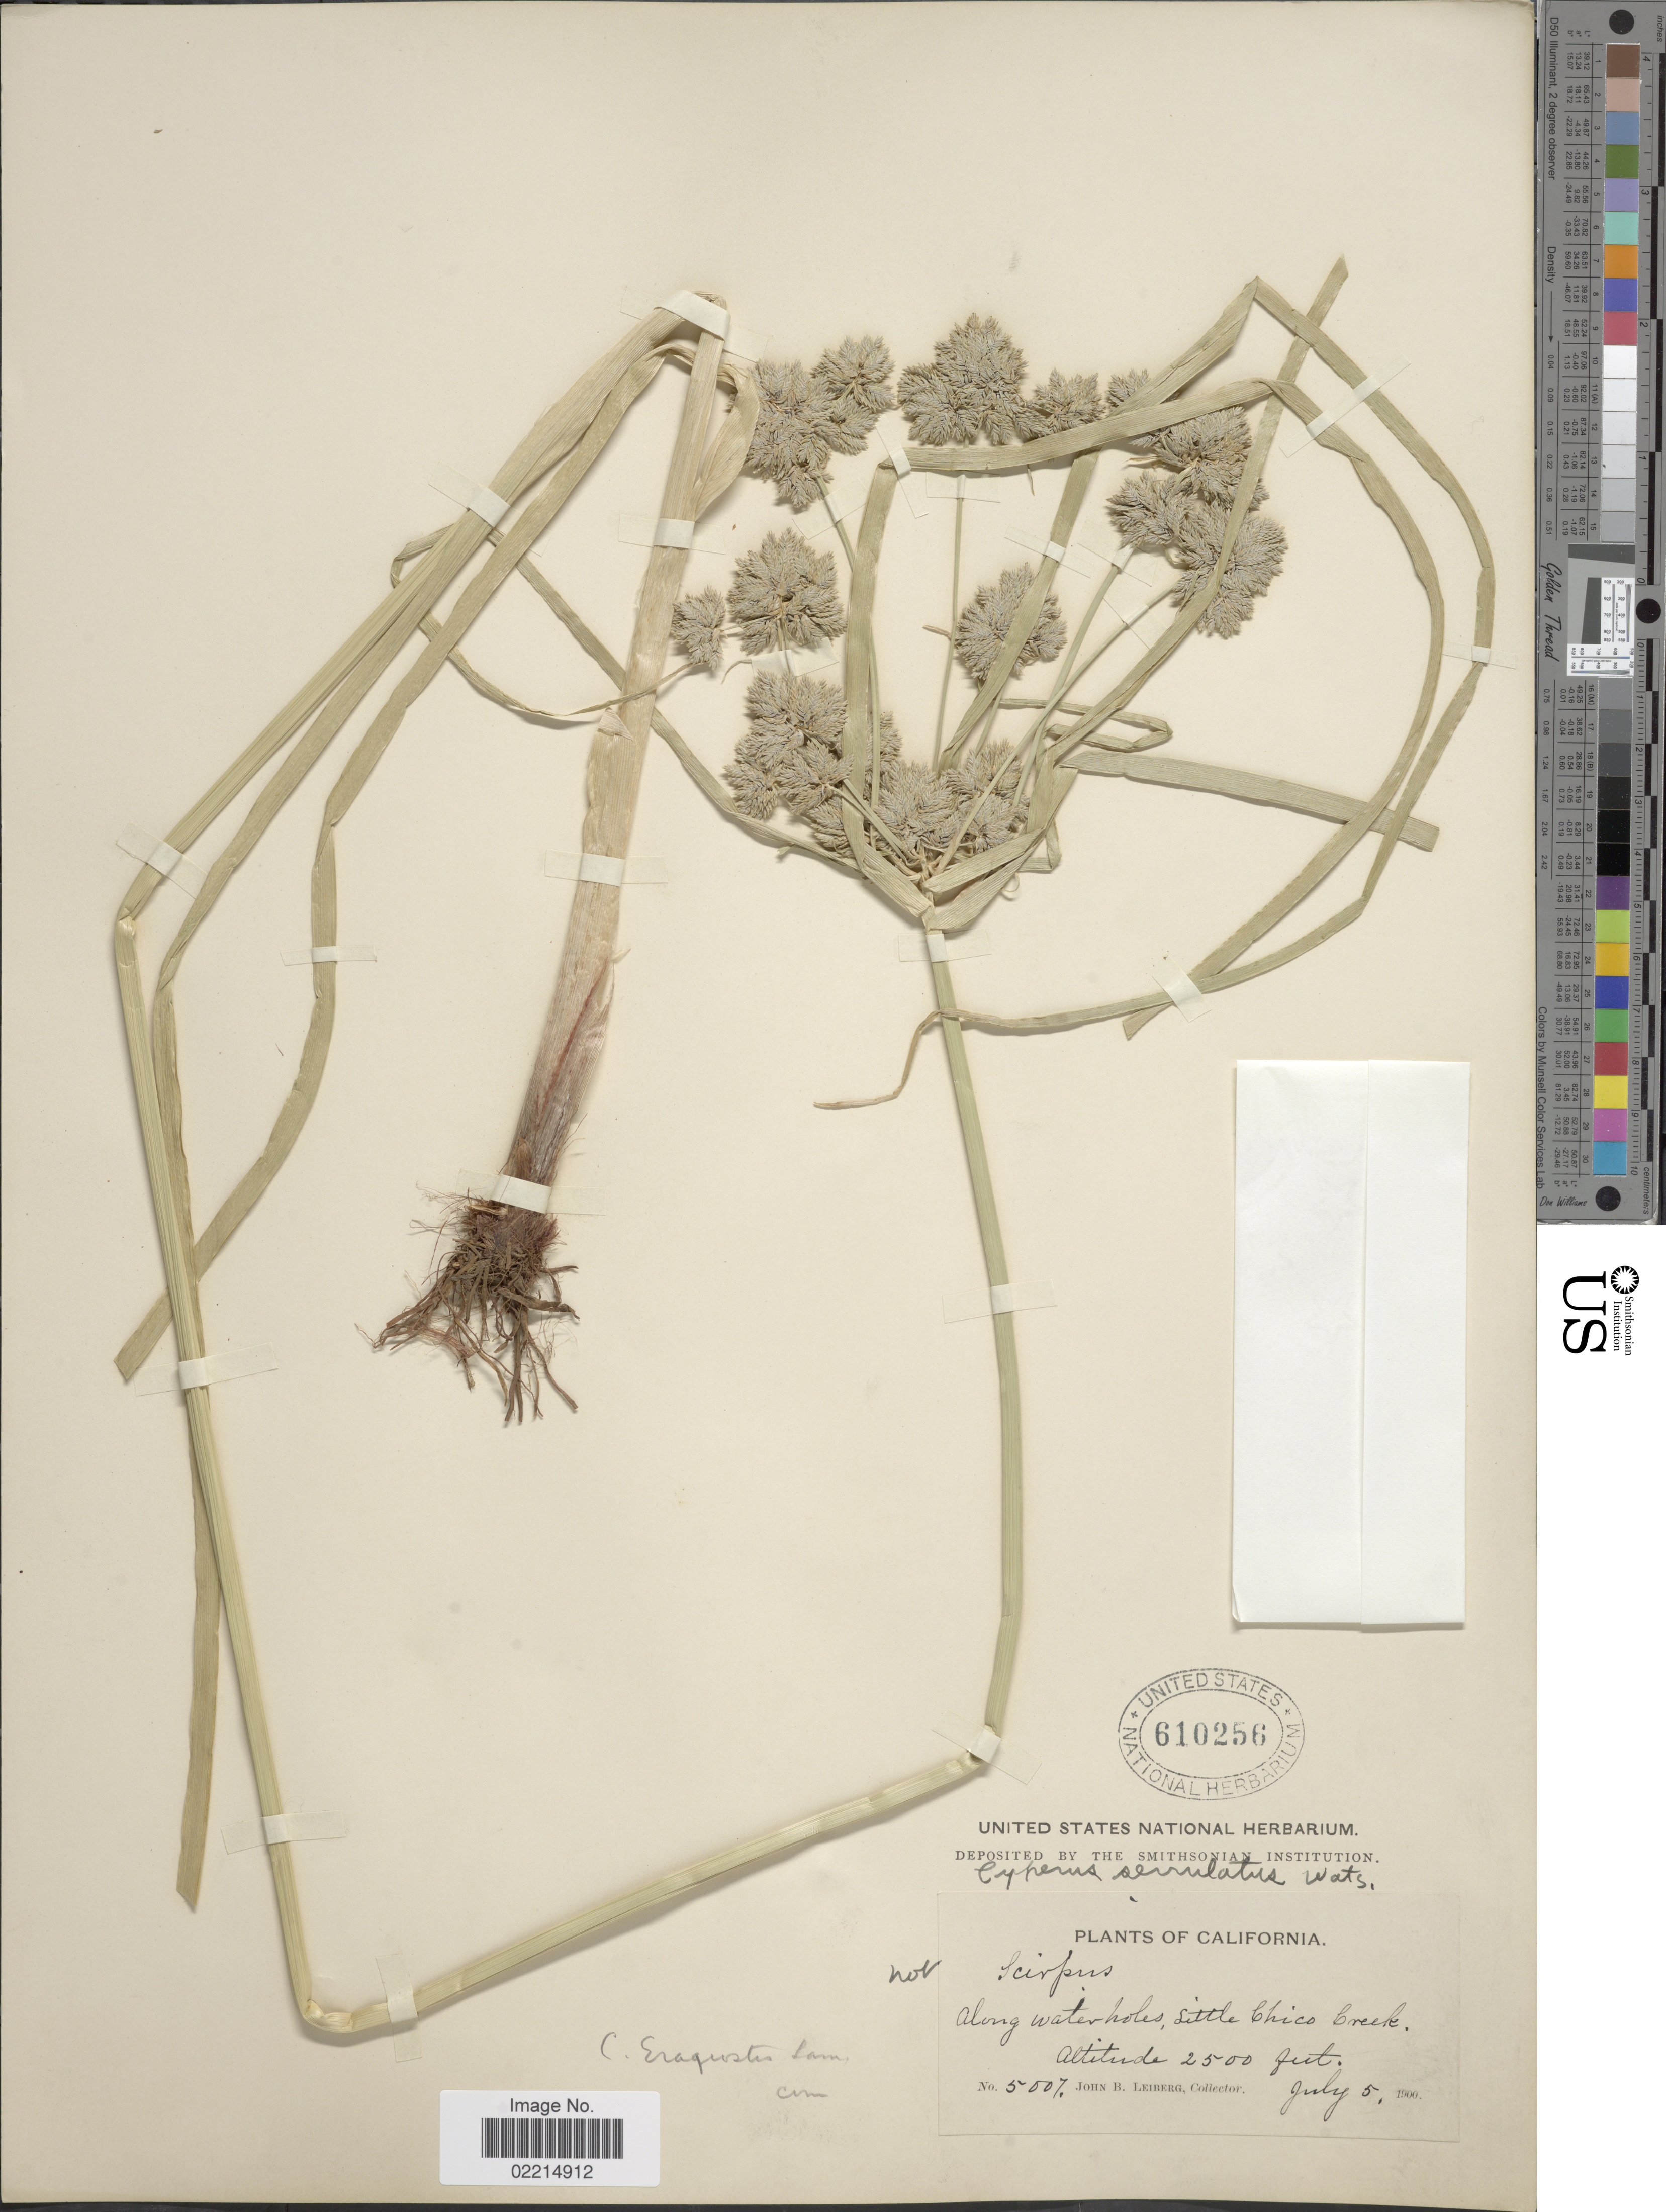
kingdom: Plantae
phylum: Tracheophyta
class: Liliopsida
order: Poales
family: Cyperaceae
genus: Cyperus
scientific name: Cyperus eragrostis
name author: Lam.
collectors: J. B. Leiberg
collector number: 5007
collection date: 1900-07-05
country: United States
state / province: California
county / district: Butte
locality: Along waterholes, Sittle Chico Creek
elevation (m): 762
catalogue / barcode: US 610256